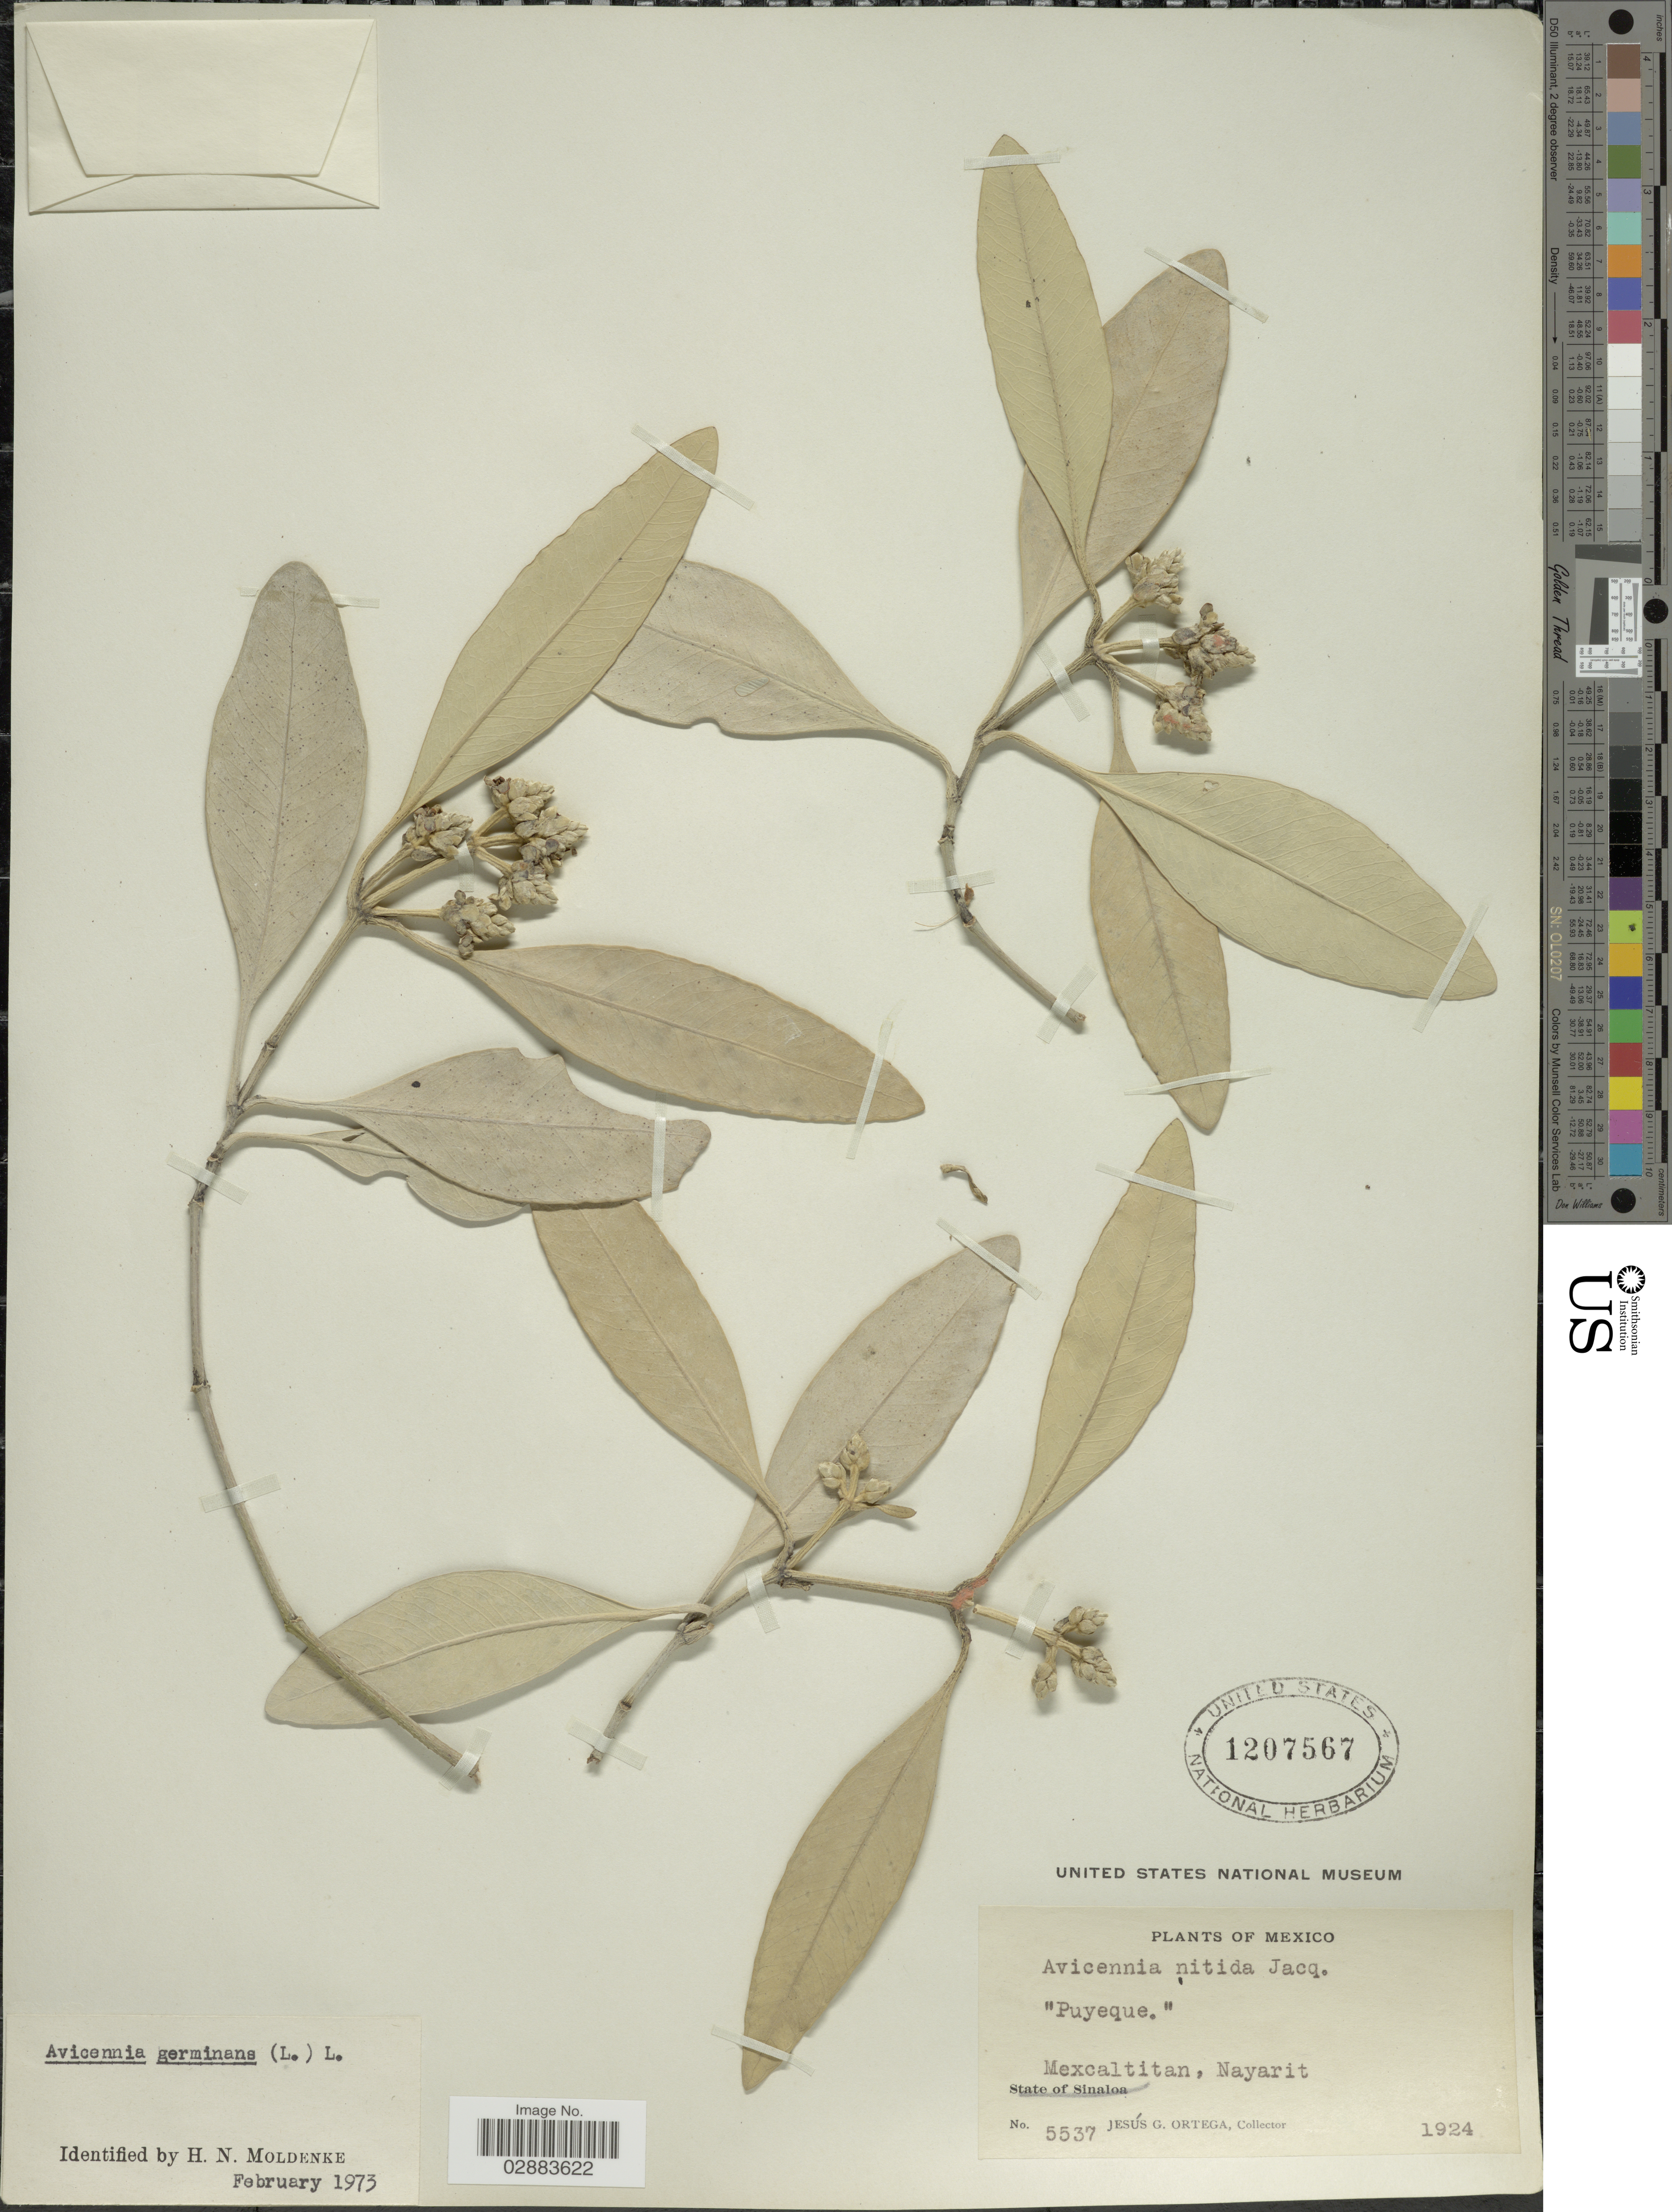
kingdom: Plantae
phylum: Tracheophyta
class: Magnoliopsida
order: Lamiales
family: Acanthaceae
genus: Avicennia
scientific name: Avicennia germinans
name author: (L.) L.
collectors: J. Ortega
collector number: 5537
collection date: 1924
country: Mexico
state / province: Nayarit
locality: Mexcaltitan.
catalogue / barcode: US 1207567